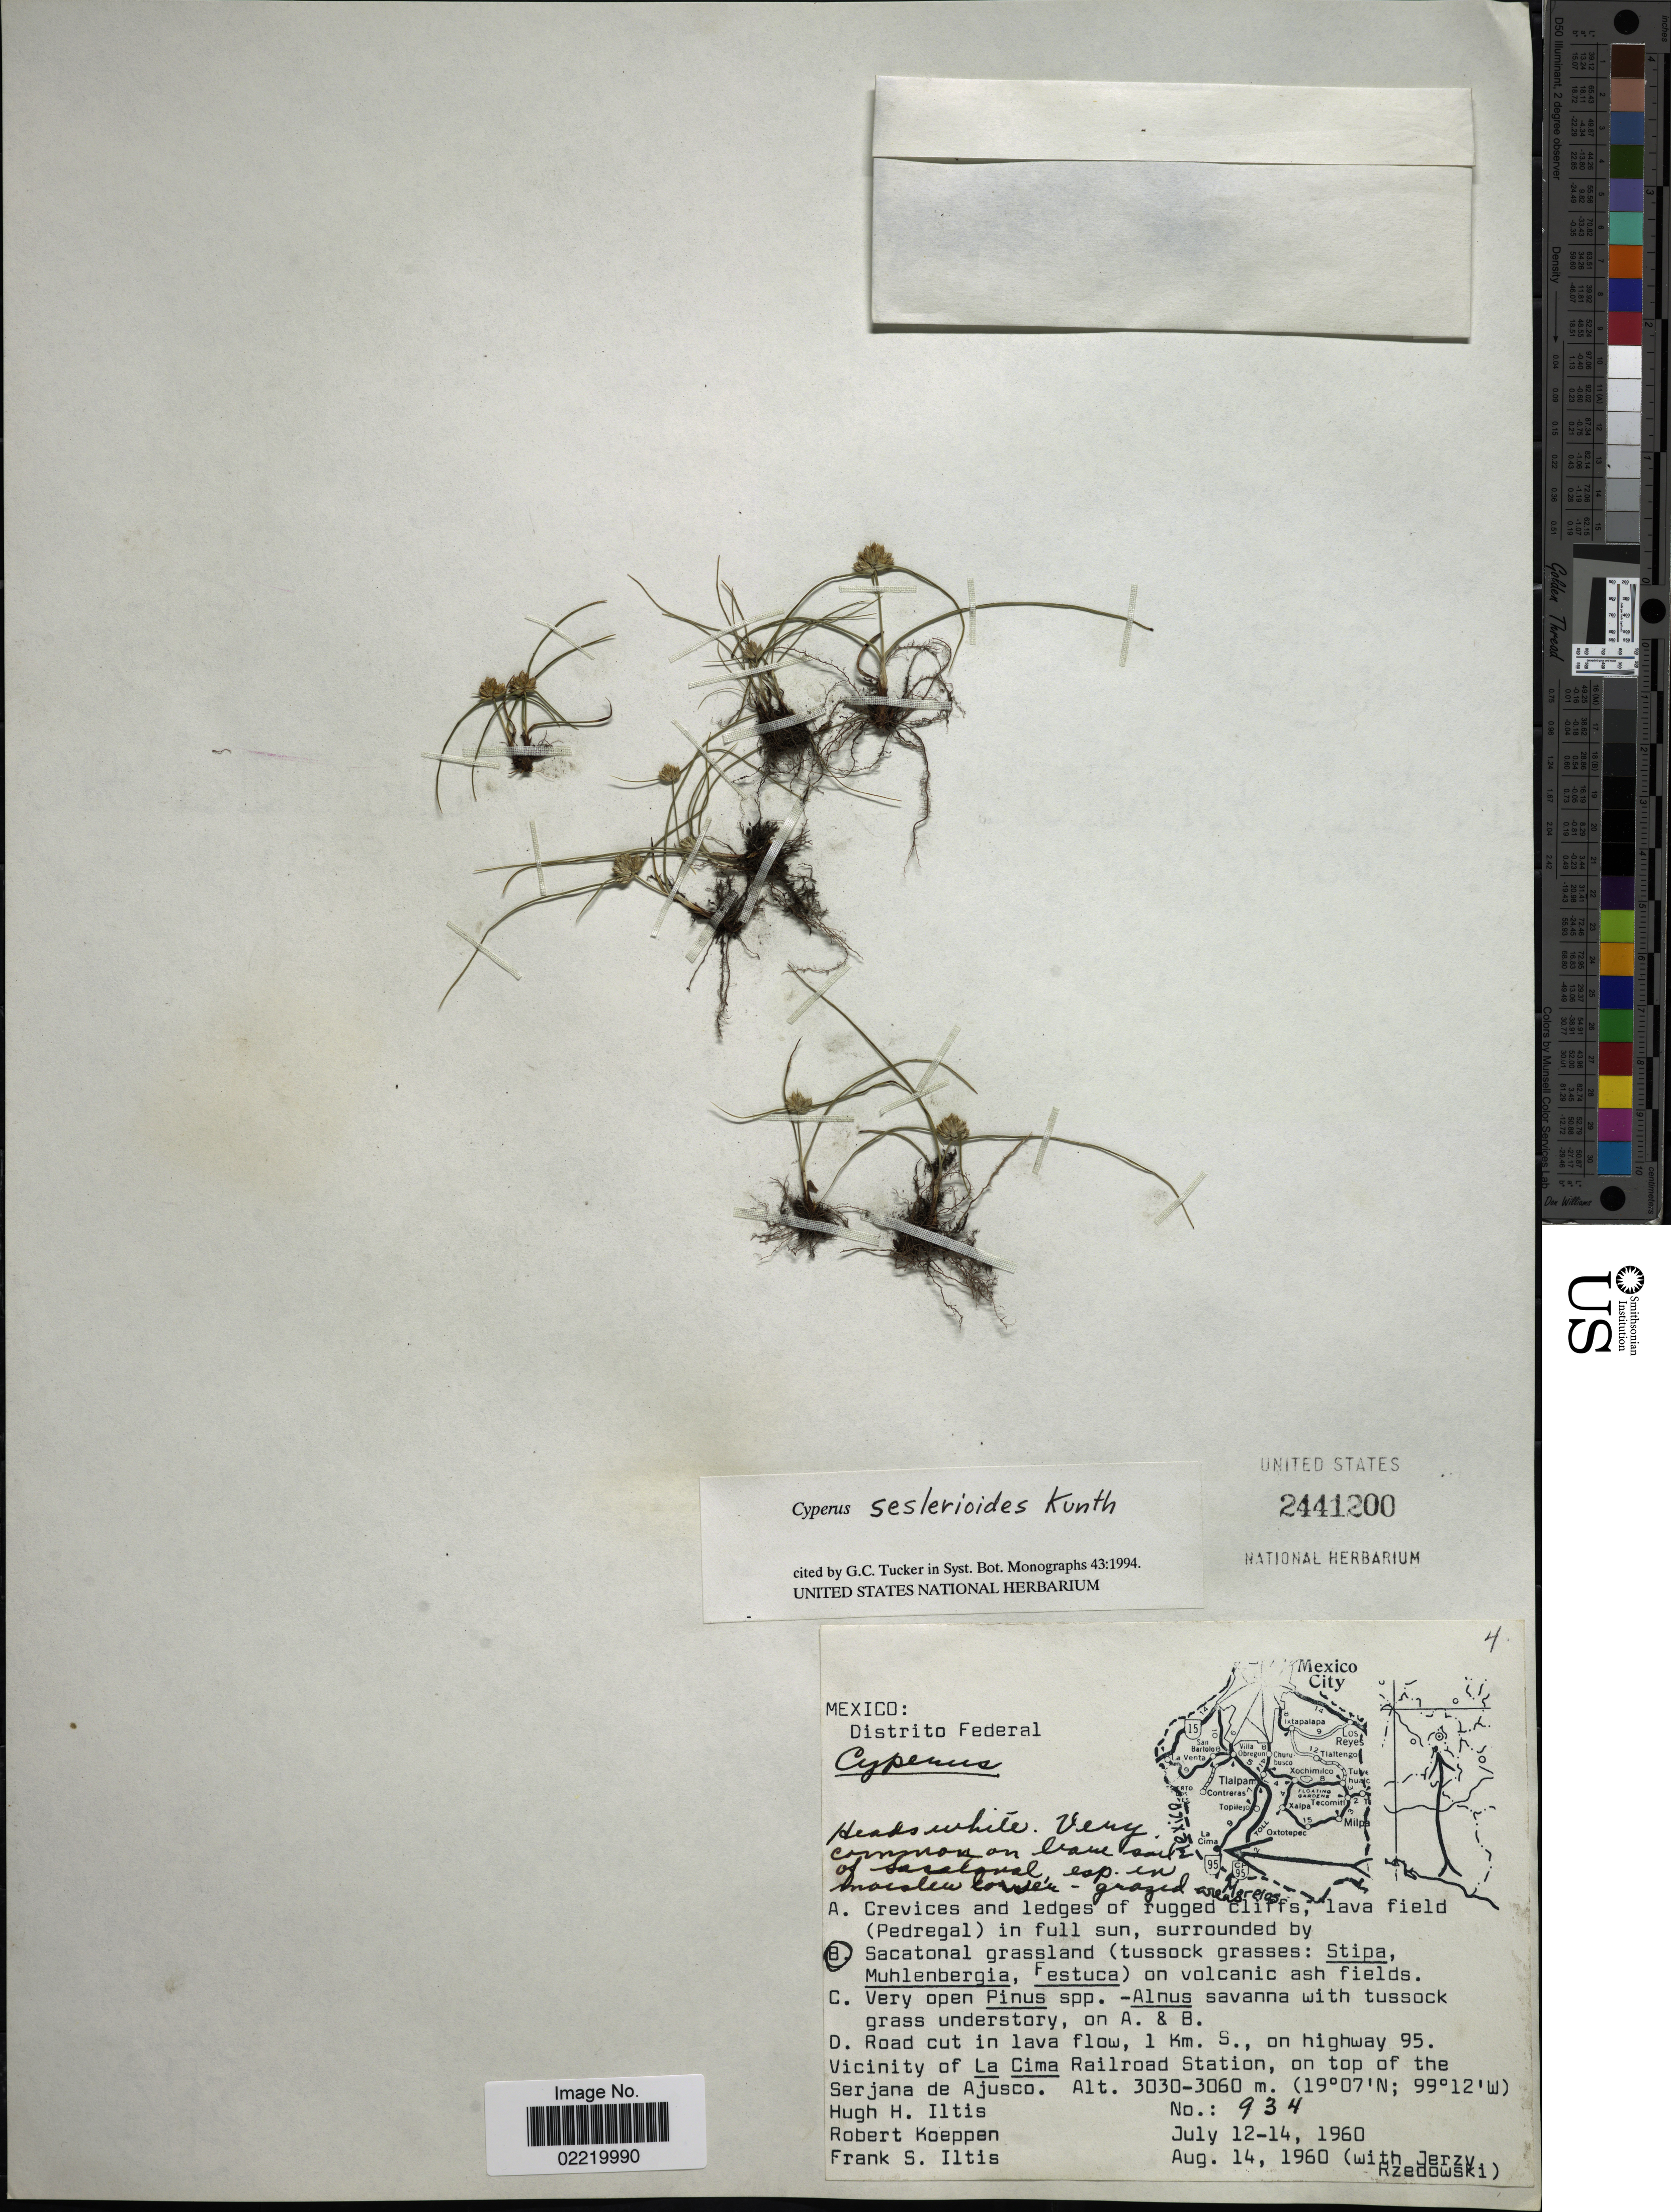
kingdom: Plantae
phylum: Tracheophyta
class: Liliopsida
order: Poales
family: Cyperaceae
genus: Cyperus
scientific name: Cyperus seslerioides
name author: Kunth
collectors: H. Iltis, R. C. Koeppen & F. S. Iltis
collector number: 934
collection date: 1960-07-12/1960-07-14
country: Mexico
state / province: Distrito Federal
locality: Sacatonal grassland, on volcanic ash fields, vicinity of La Cima Railroad Station, on top of the Serjana de Ajusco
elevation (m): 3030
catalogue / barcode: US 2441200